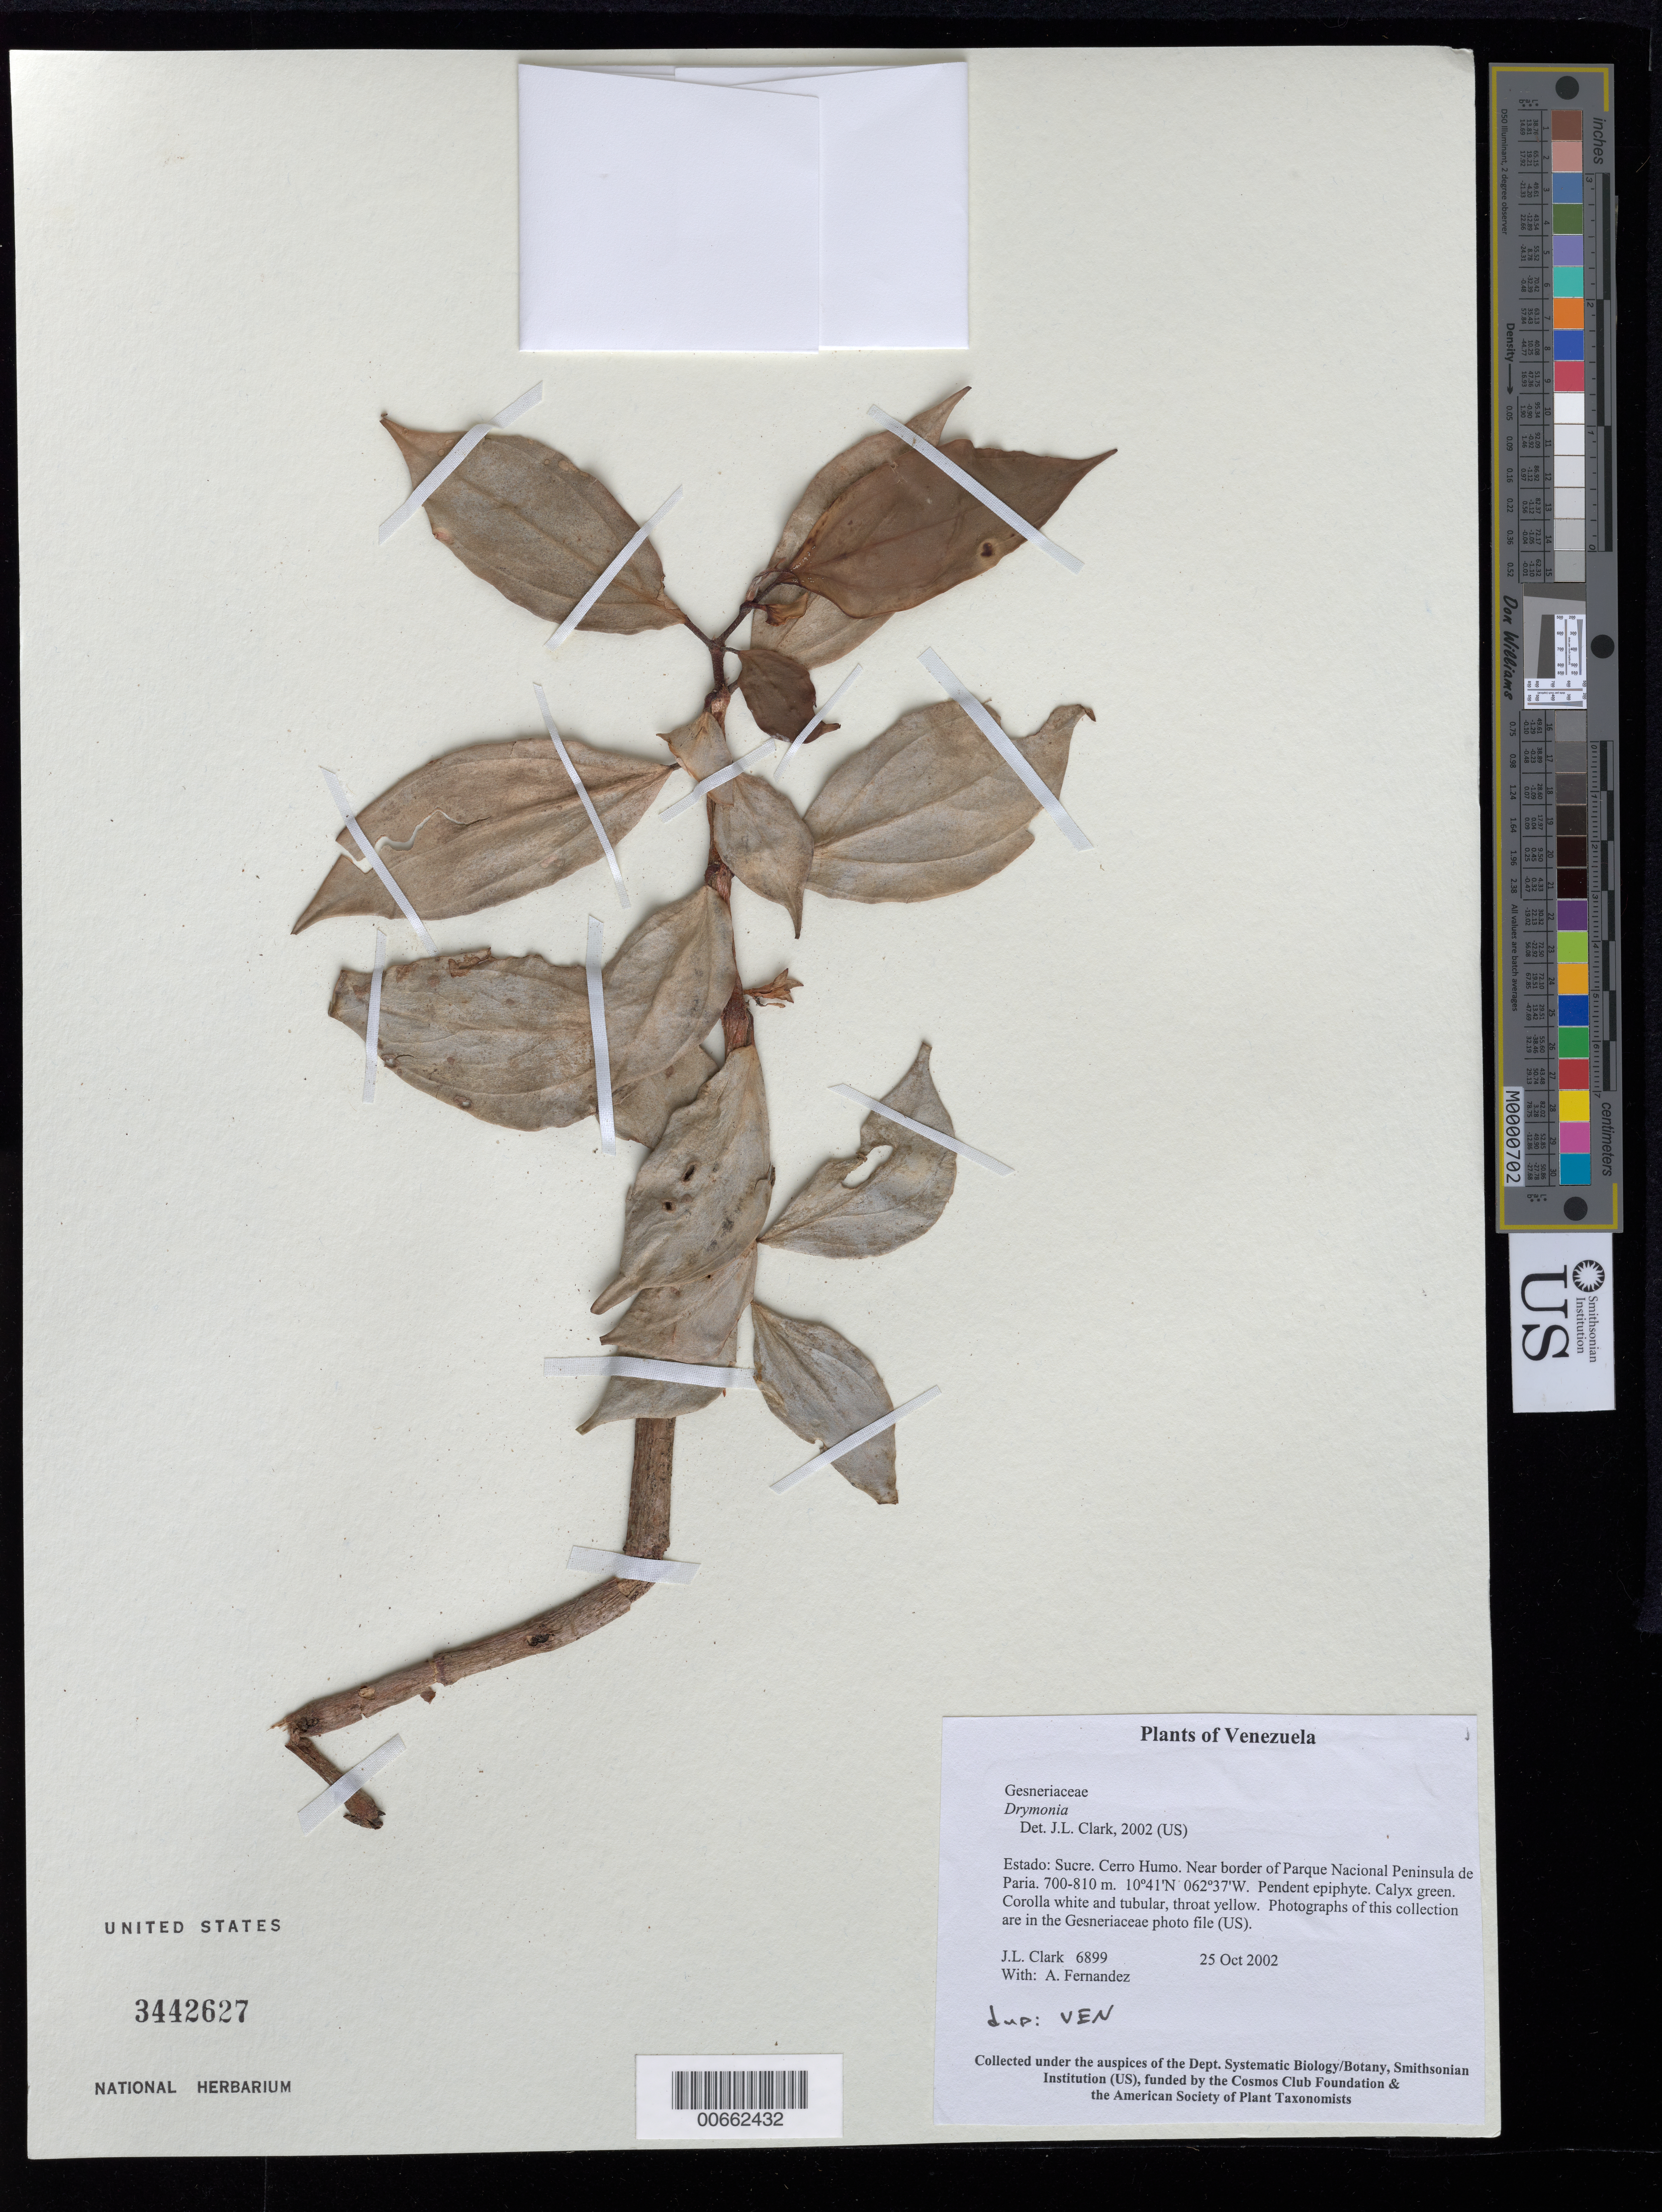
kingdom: Plantae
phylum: Tracheophyta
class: Magnoliopsida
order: Lamiales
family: Gesneriaceae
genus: Drymonia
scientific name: Drymonia sp.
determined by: Clark, J. L., (SEL), The Marie Selby Botanical Garden (UNITED STATES)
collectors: J. L. Clark & A. Fernandez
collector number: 6899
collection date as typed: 25 Oct 2002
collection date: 2002-10-25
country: Venezuela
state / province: Sucre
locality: Cerro Humo. Near border of Parque Nacional Peninsula de Paria.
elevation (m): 700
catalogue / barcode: US 3442627